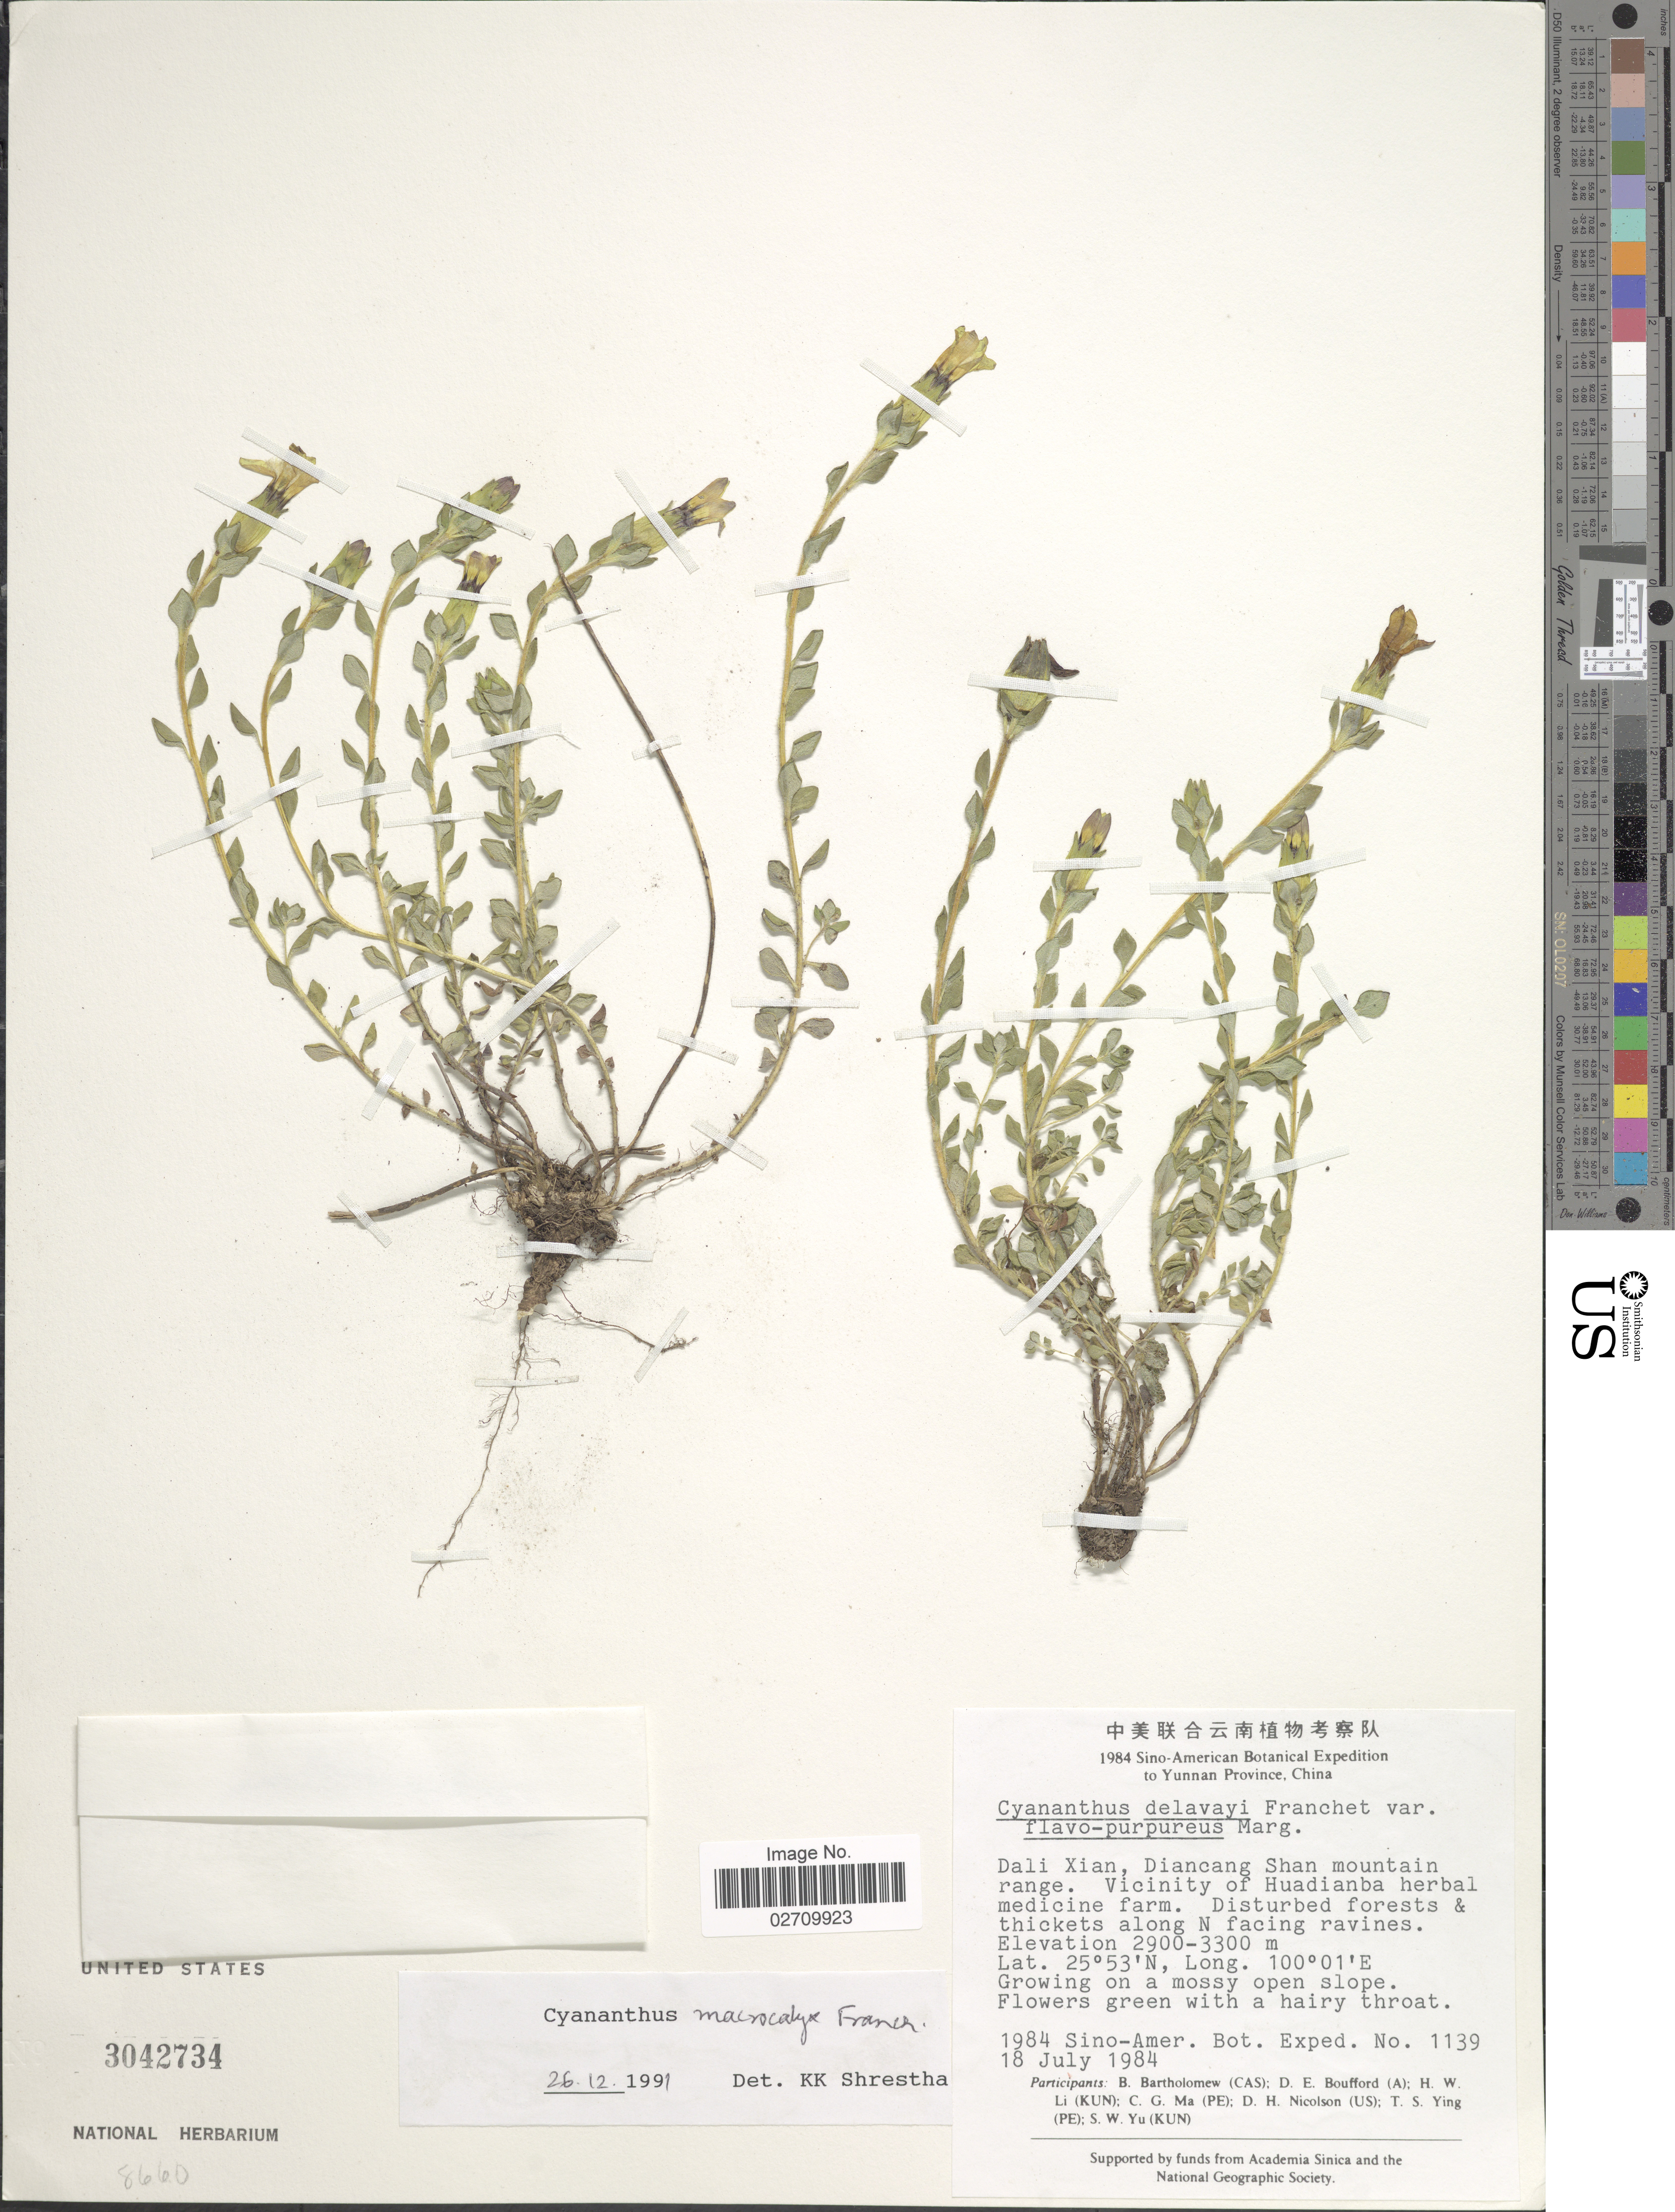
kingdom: Plantae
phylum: Tracheophyta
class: Magnoliopsida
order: Asterales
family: Campanulaceae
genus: Cyananthus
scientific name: Cyananthus macrocalyx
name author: Franch.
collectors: Sino-Amer. Bot. Exped. 1984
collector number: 1139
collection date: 1984-07-18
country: China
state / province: Yunnan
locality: Dali Xian, Diancang Shan mountain range. Vicinity of Huadianba herbal medicine farm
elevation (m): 2900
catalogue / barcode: US 3042734